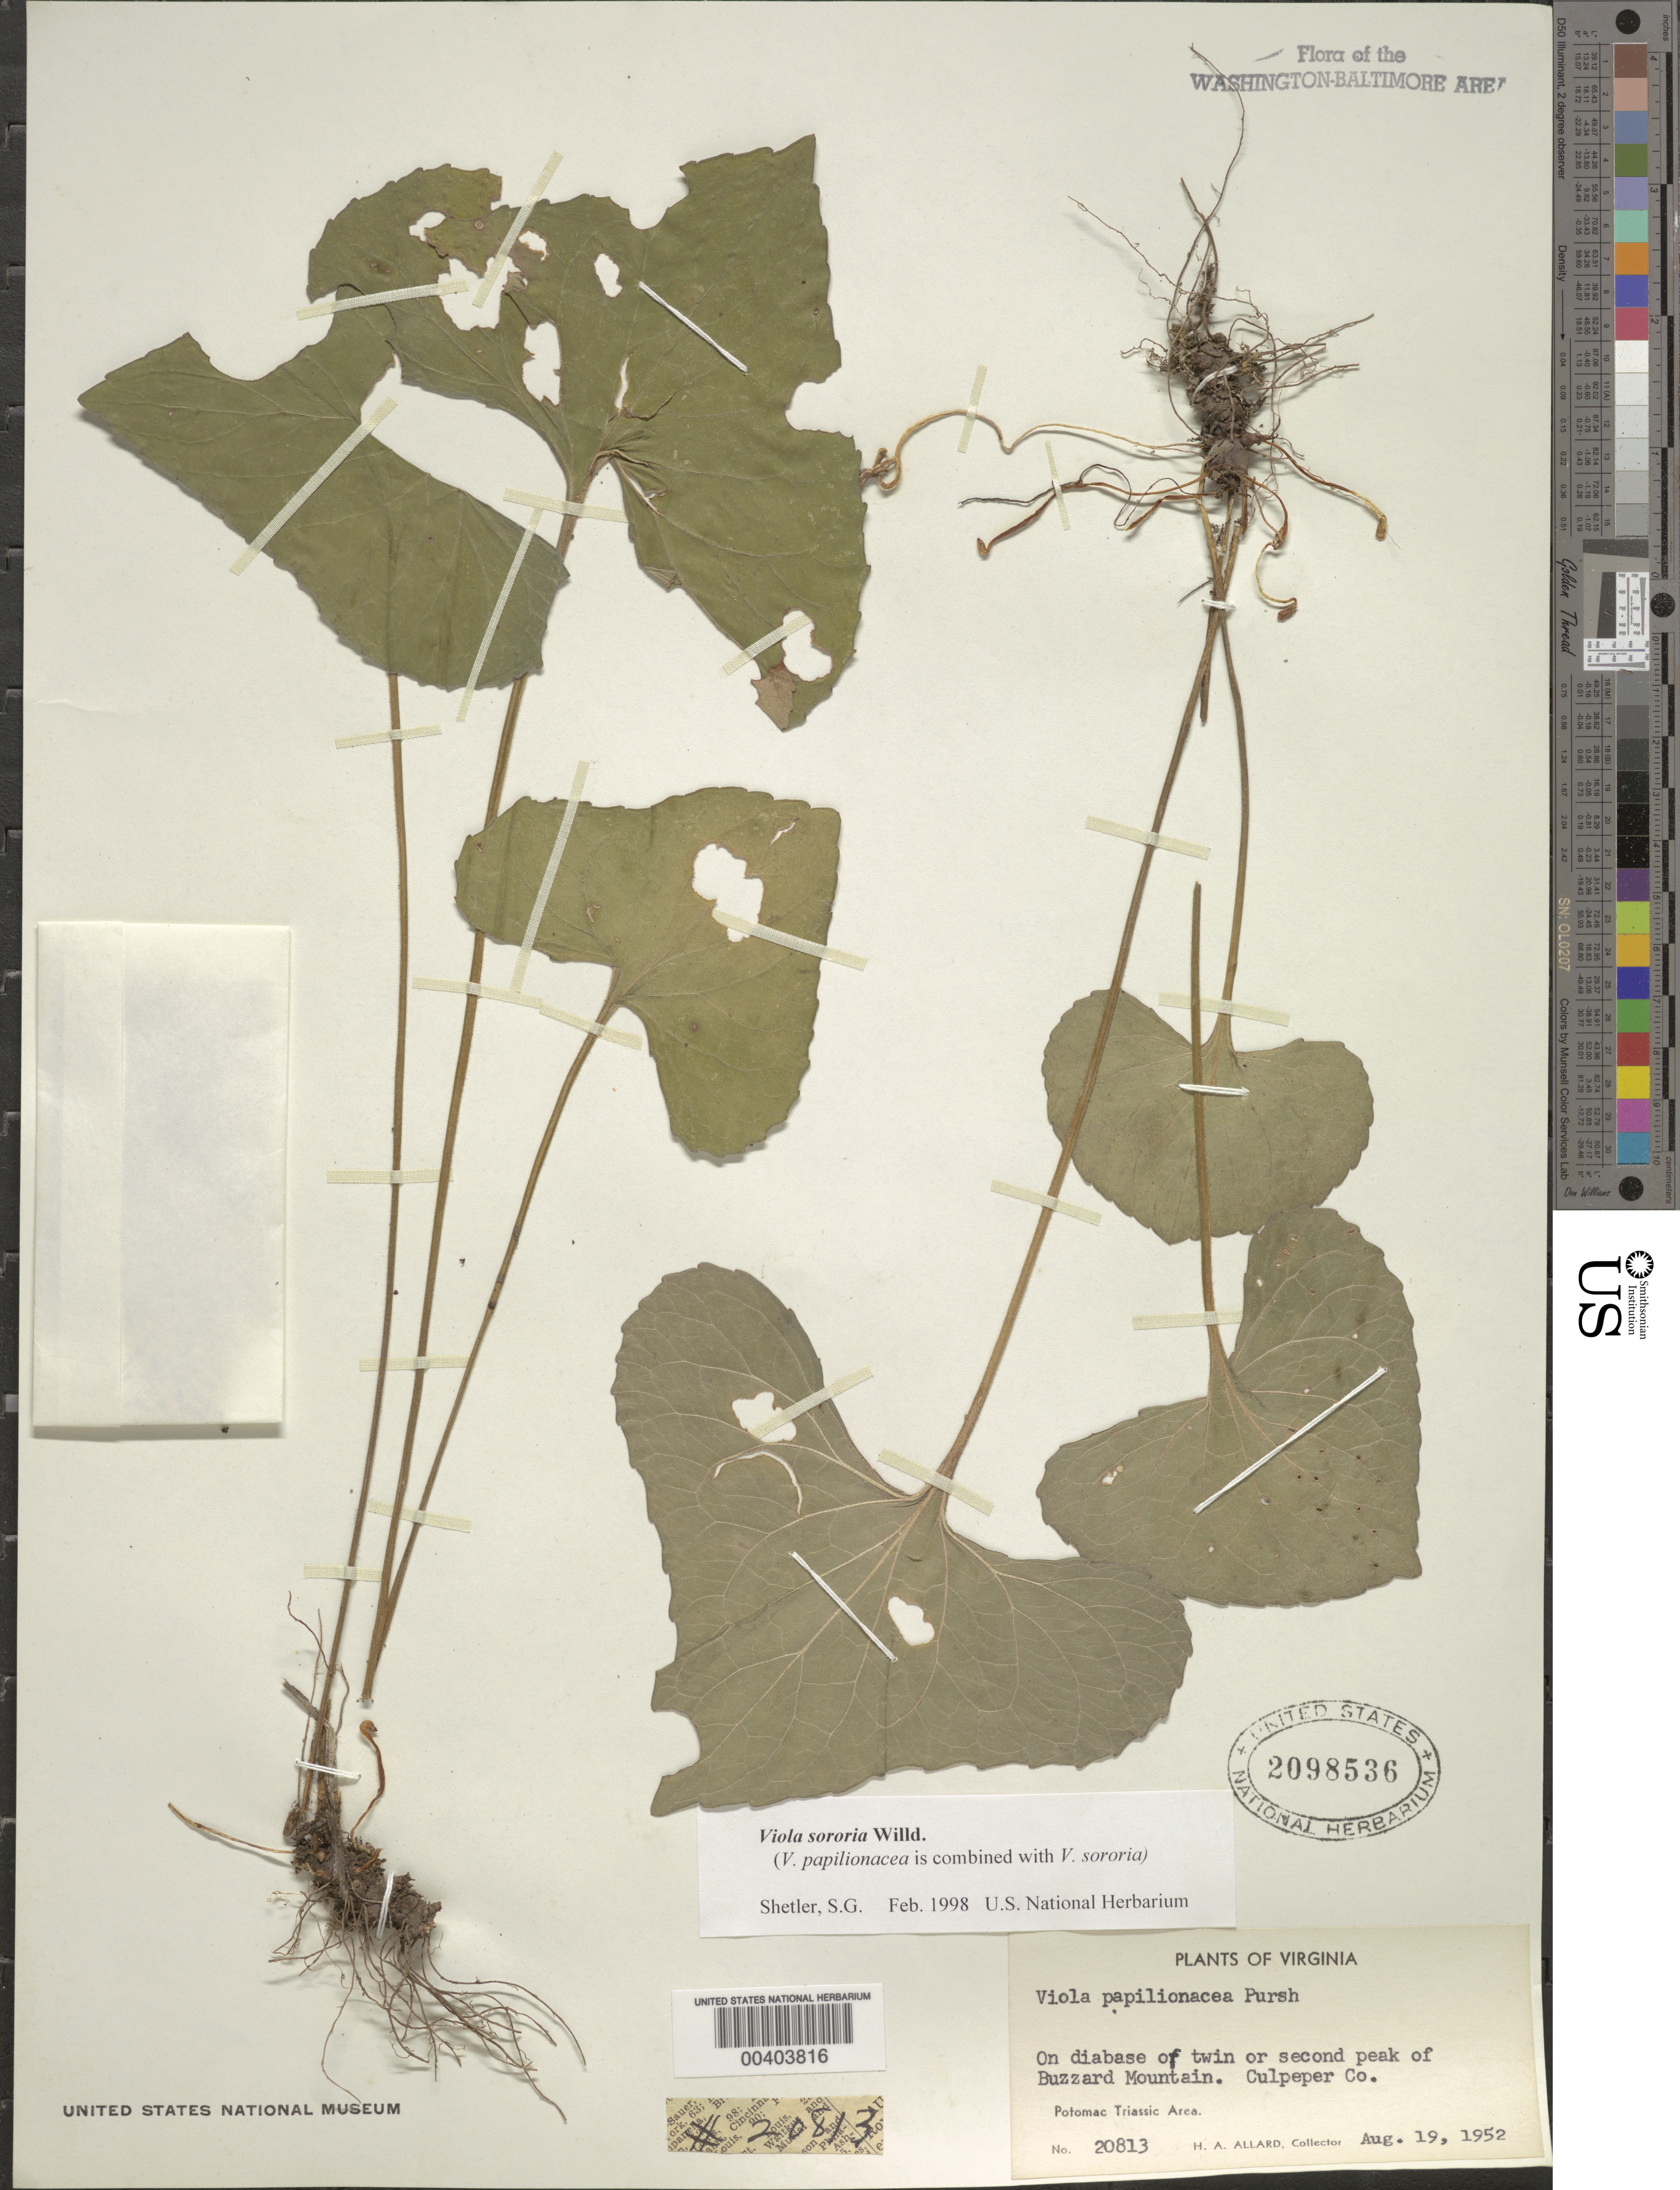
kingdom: Plantae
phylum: Tracheophyta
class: Magnoliopsida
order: Malpighiales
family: Violaceae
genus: Viola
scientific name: Viola sororia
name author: Willd.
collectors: H. A. Allard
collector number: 20813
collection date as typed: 19 Aug 1952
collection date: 1952-08-19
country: United States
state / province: Virginia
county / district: Culpeper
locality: Buzzard Mountain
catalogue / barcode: US 2098536